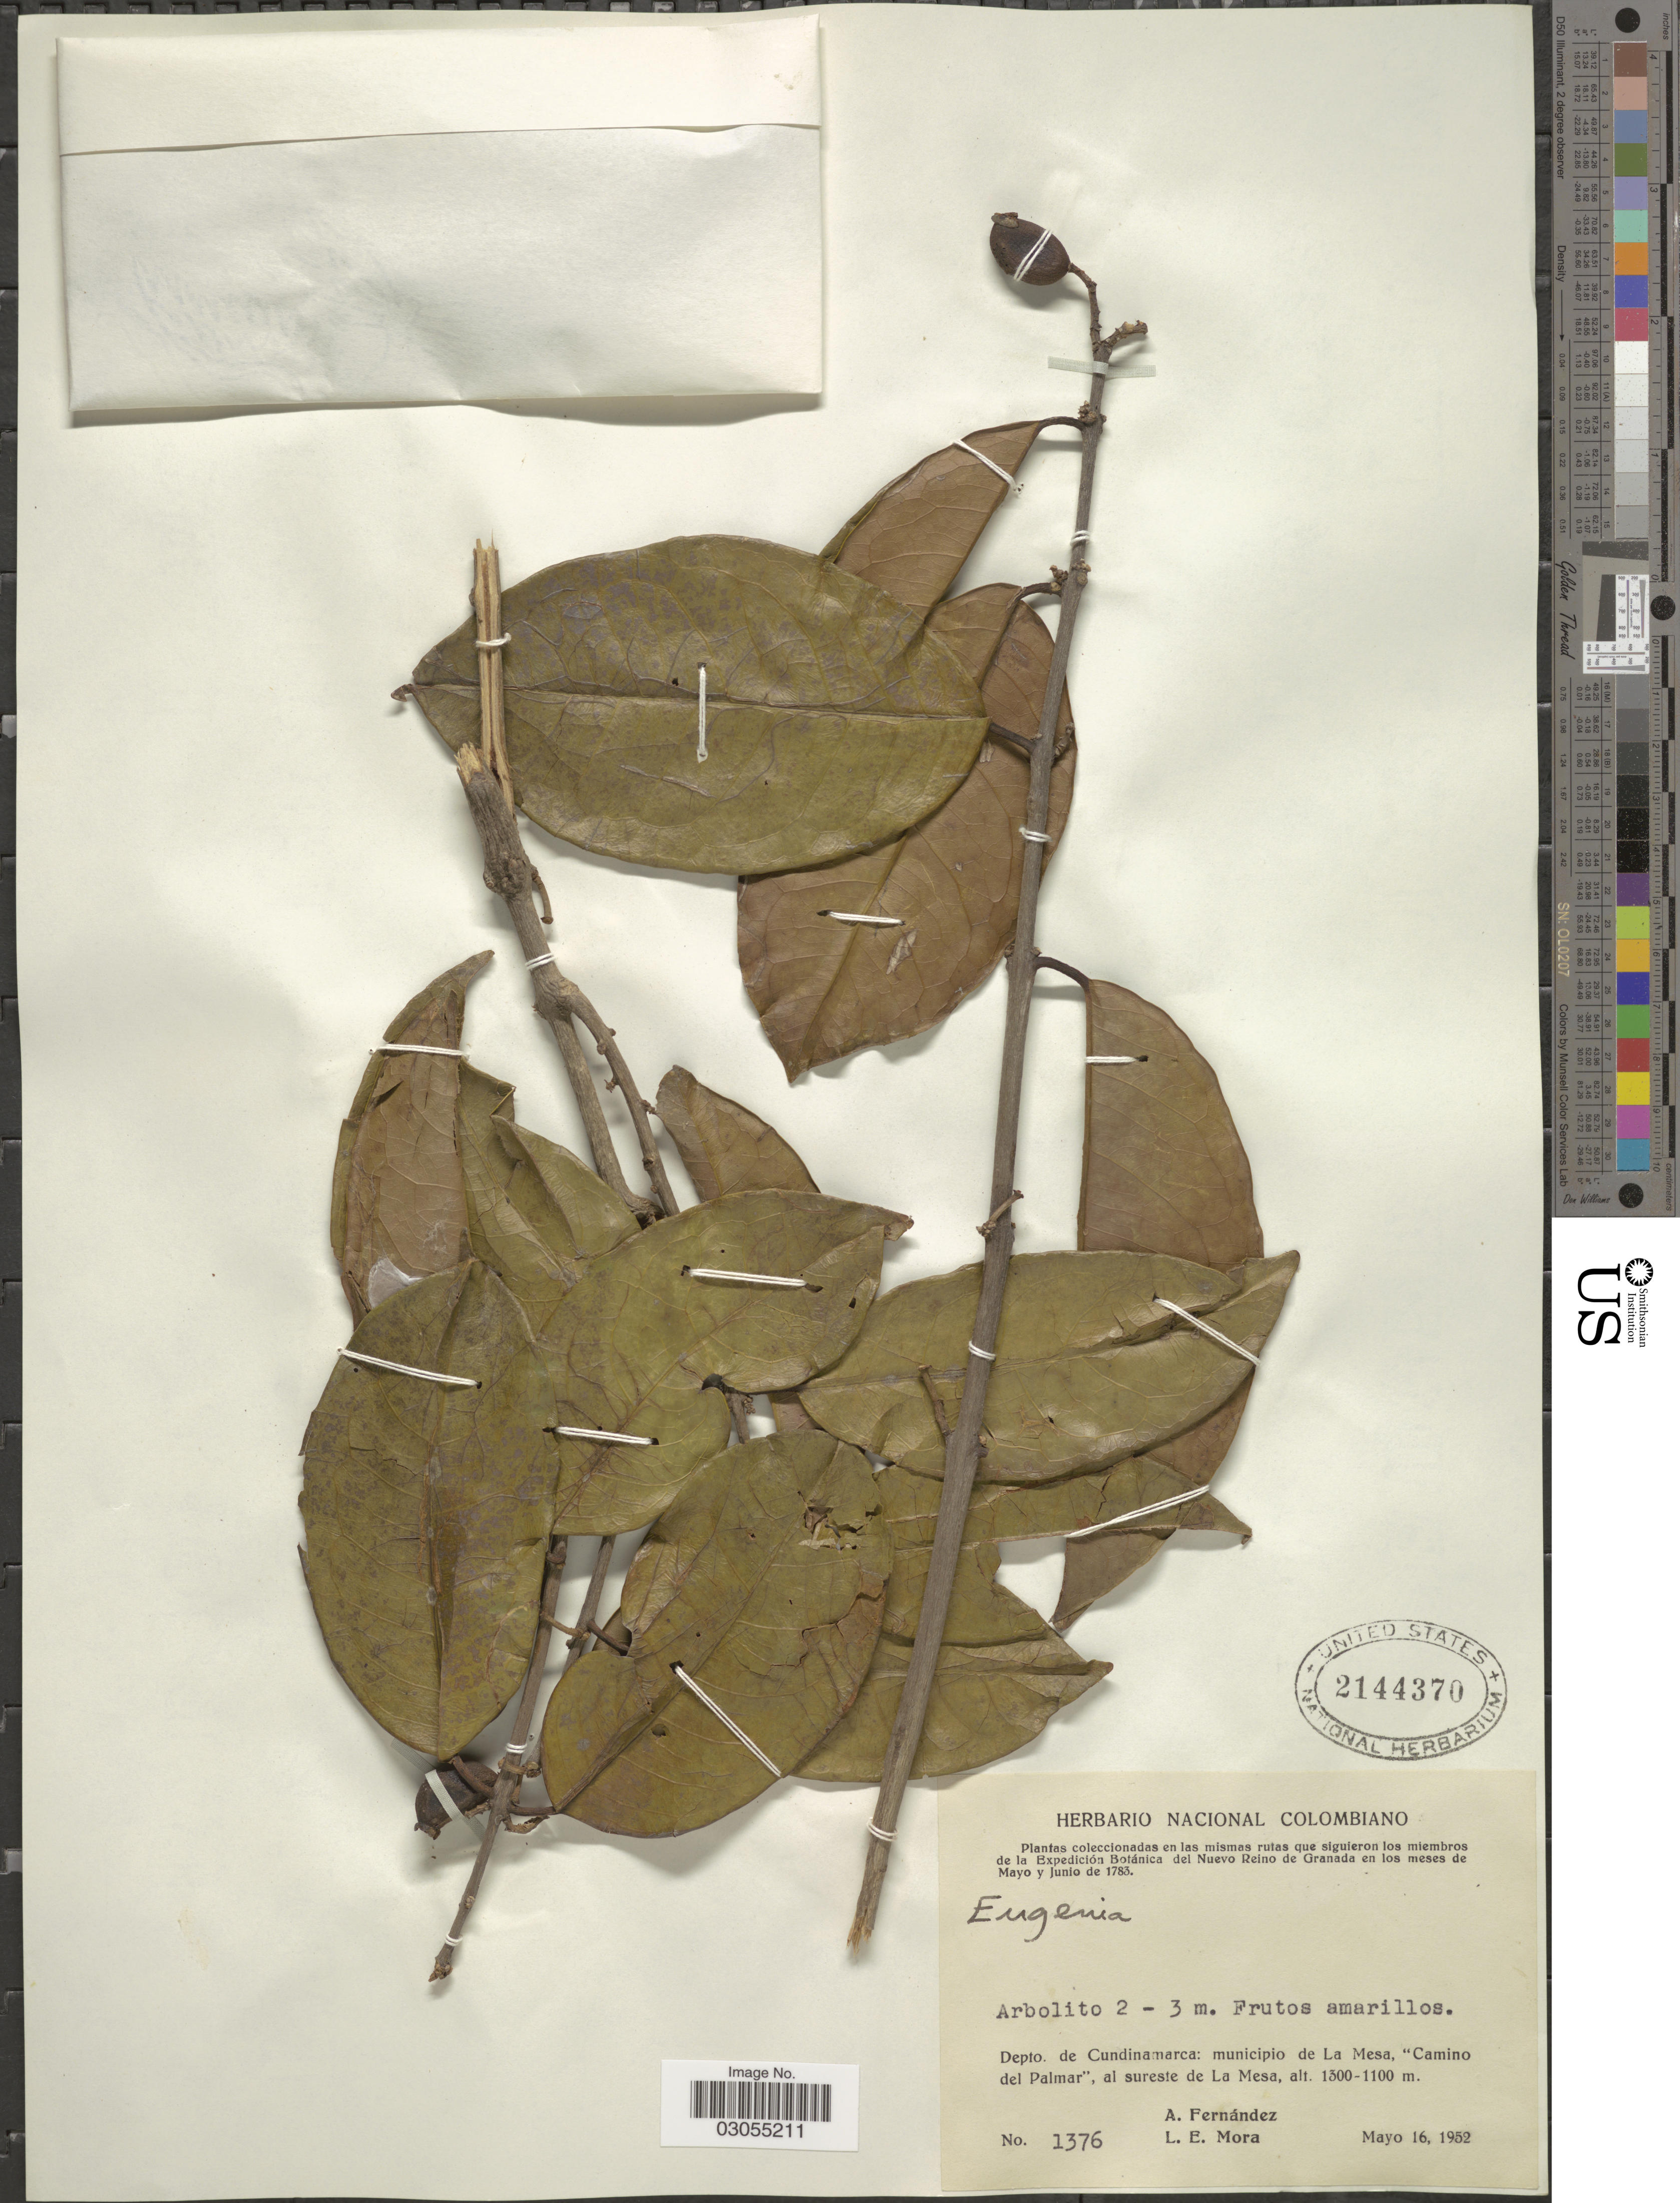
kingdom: Plantae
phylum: Tracheophyta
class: Magnoliopsida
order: Myrtales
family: Myrtaceae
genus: Eugenia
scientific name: Eugenia sp.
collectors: A. Fernandez & L. Mora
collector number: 1376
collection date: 1952-05-16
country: Colombia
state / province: Cundinamarca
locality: Depto. de Cundinamarca: municipio de La Mesa, "Camino del Palmar", al sureste de La Mesa.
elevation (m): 1100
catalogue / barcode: US 2144370